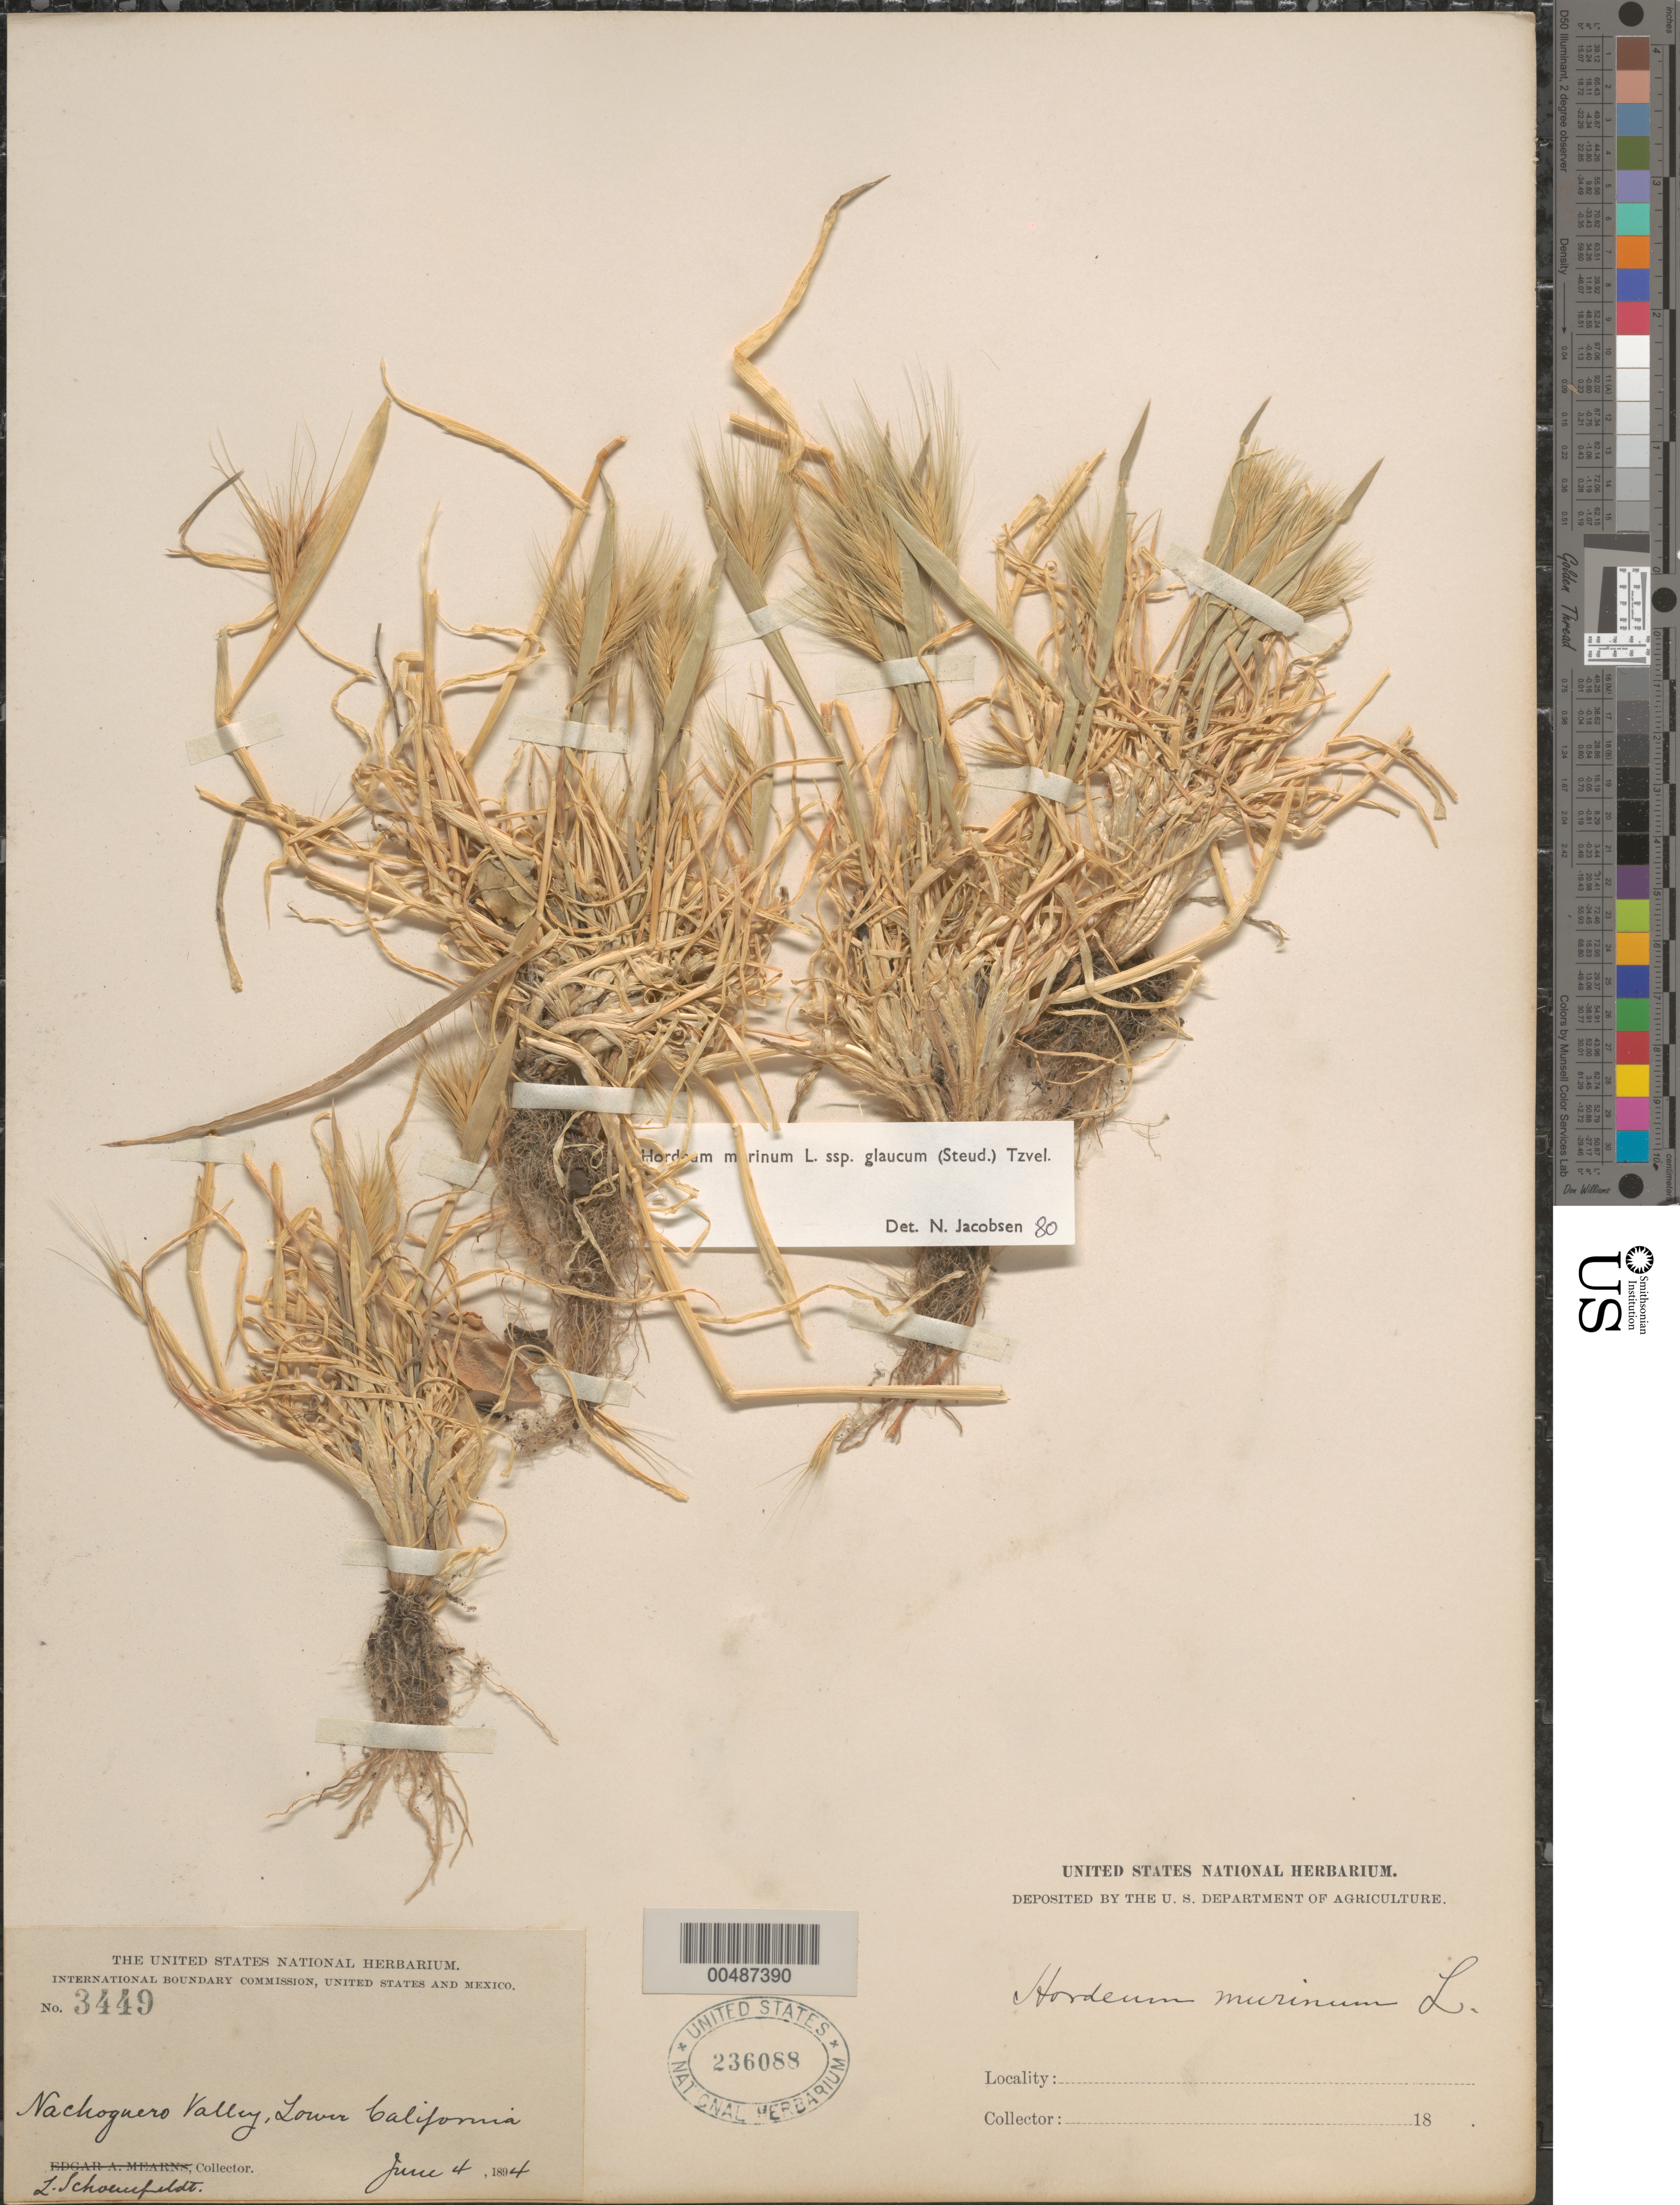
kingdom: Plantae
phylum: Tracheophyta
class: Liliopsida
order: Poales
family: Poaceae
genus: Hordeum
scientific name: Hordeum murinum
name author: L.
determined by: Jacobsen, N. H. G.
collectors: L. Schoenfeldt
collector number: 3449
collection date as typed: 4 Jun 1894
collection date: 1894-06-04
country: Mexico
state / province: Baja California Norte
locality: Nachoguero Valley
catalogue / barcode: US 236088